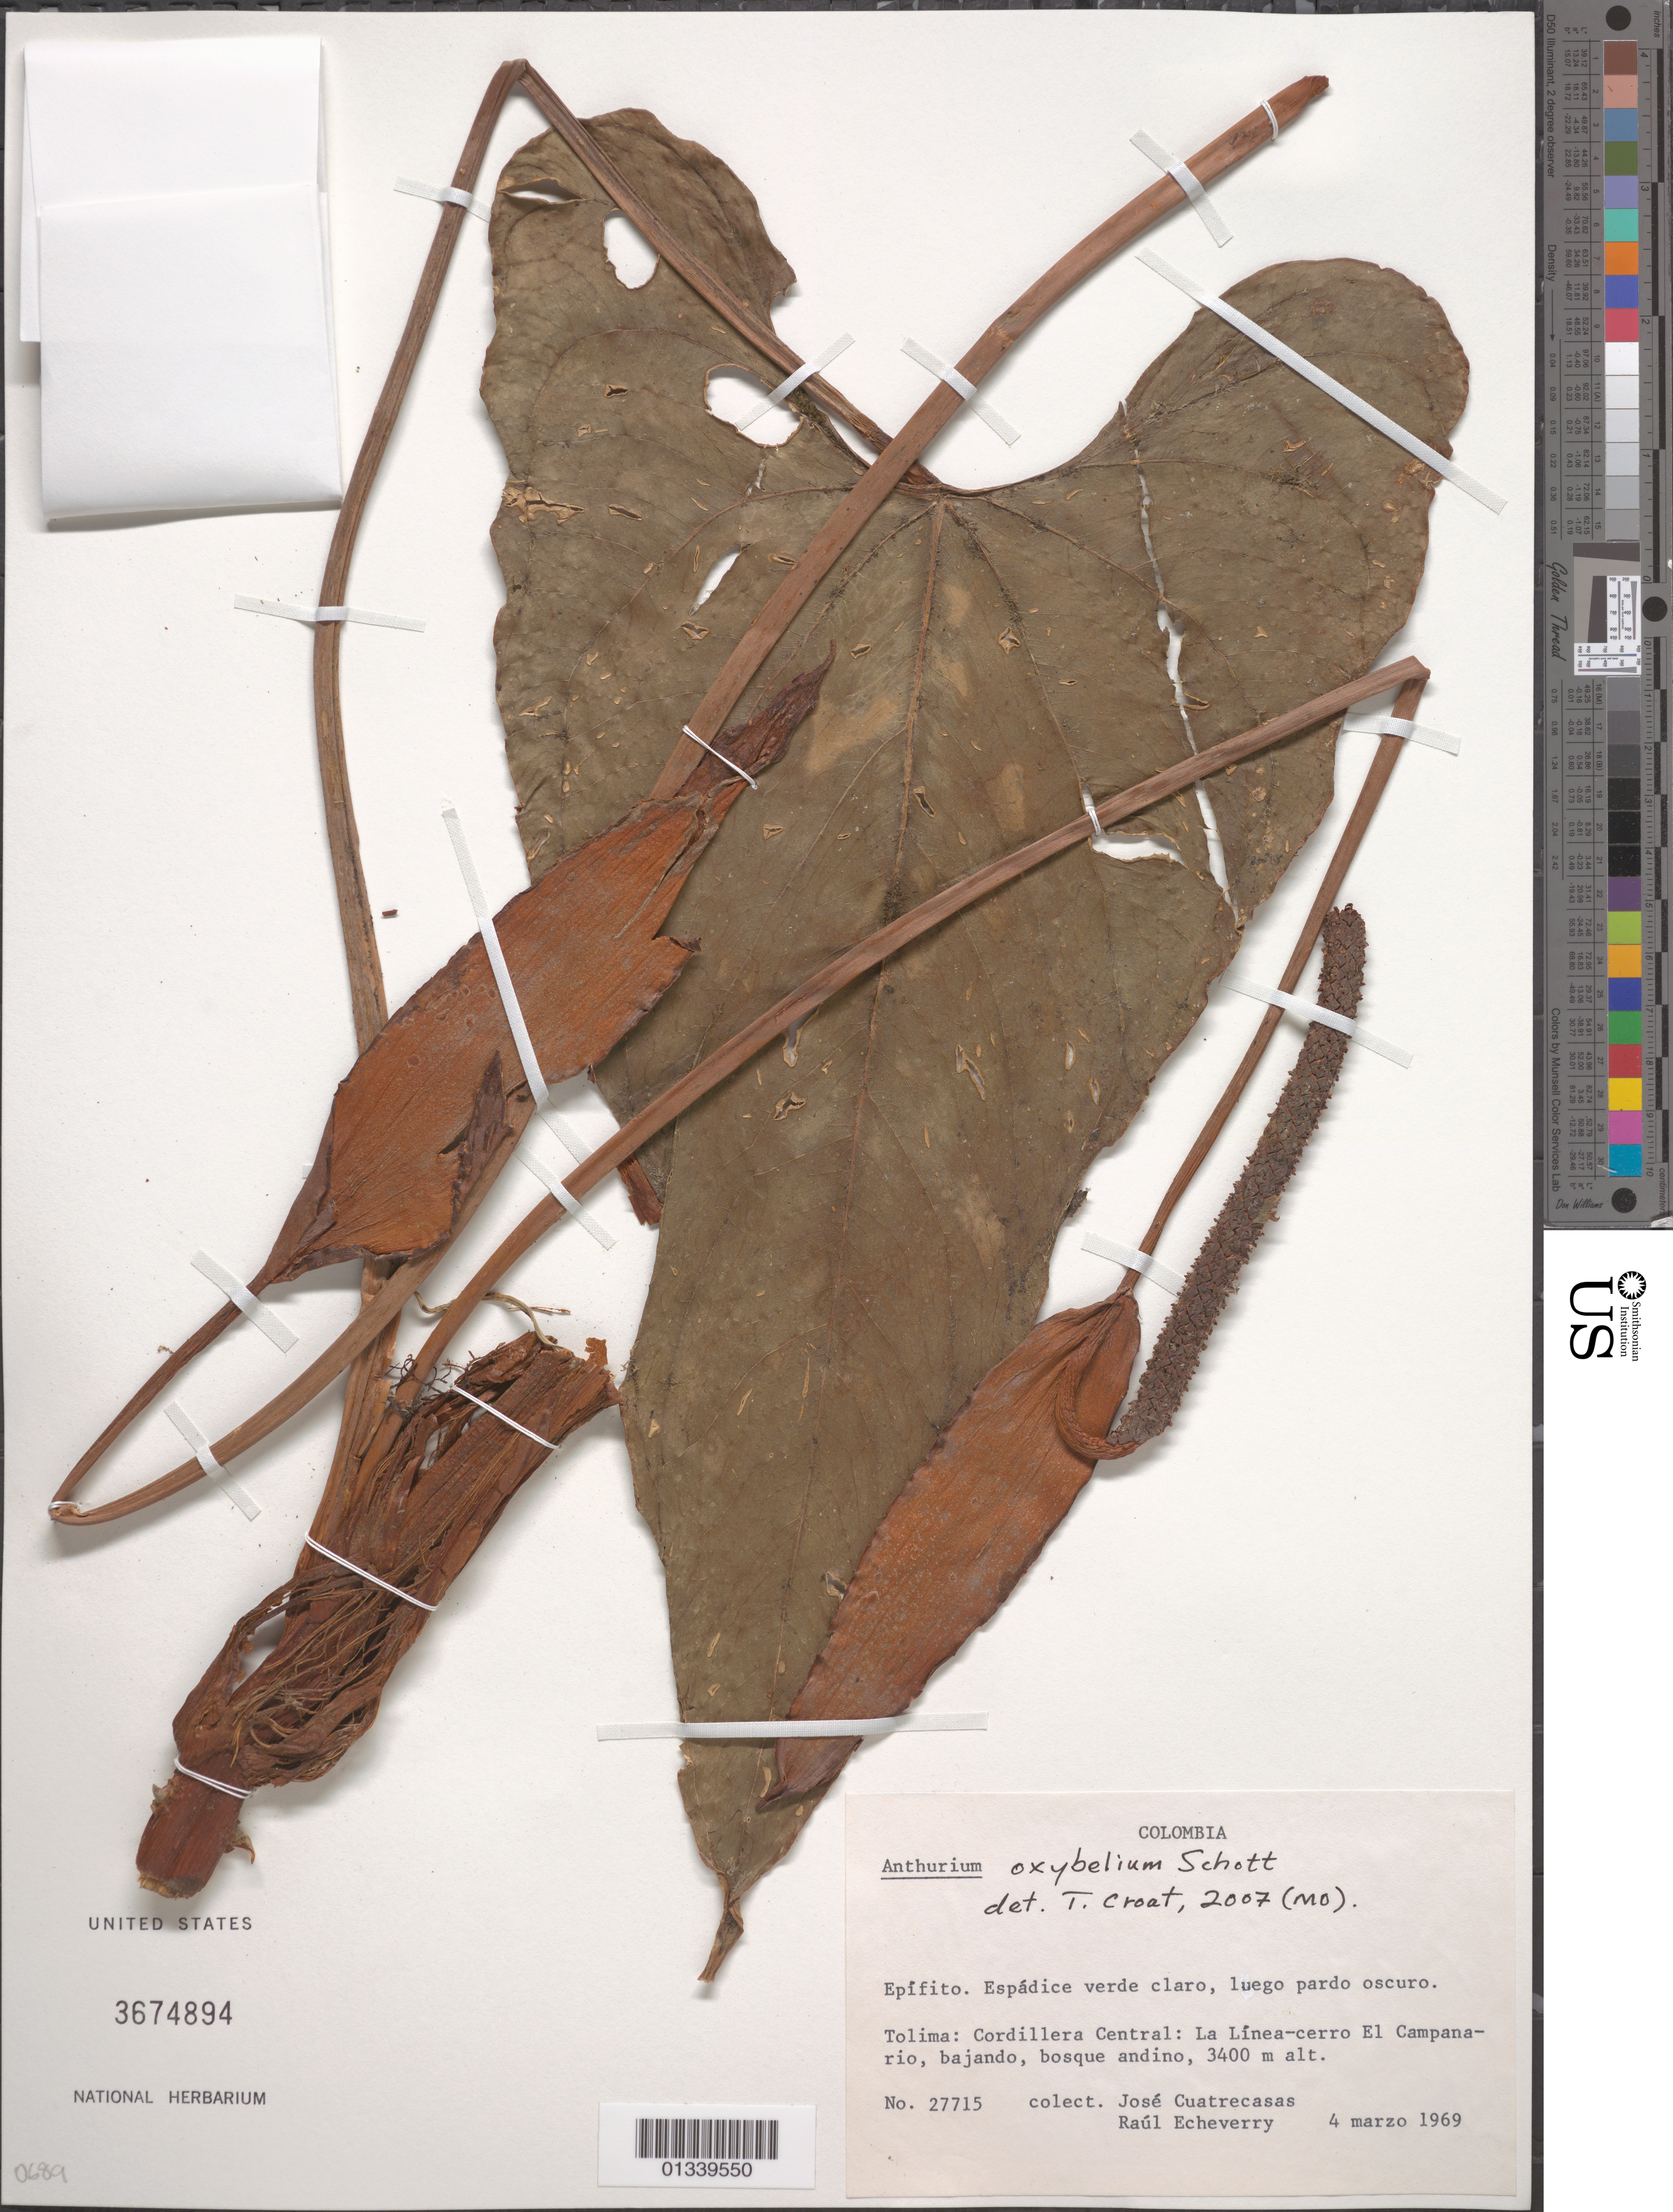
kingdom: Plantae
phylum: Tracheophyta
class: Liliopsida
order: Alismatales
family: Araceae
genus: Anthurium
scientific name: Anthurium oxybelium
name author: Schott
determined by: Croat, Thomas B., Missouri Botanical Garden (MO)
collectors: J. Cuatrecasas & R. Echeverry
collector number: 27715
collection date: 1969-03-04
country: Colombia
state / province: Tolima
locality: Cordillera Central: La Linea-cerro El Campanario, banjando.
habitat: Bosque andino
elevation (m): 3400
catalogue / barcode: US 3674894